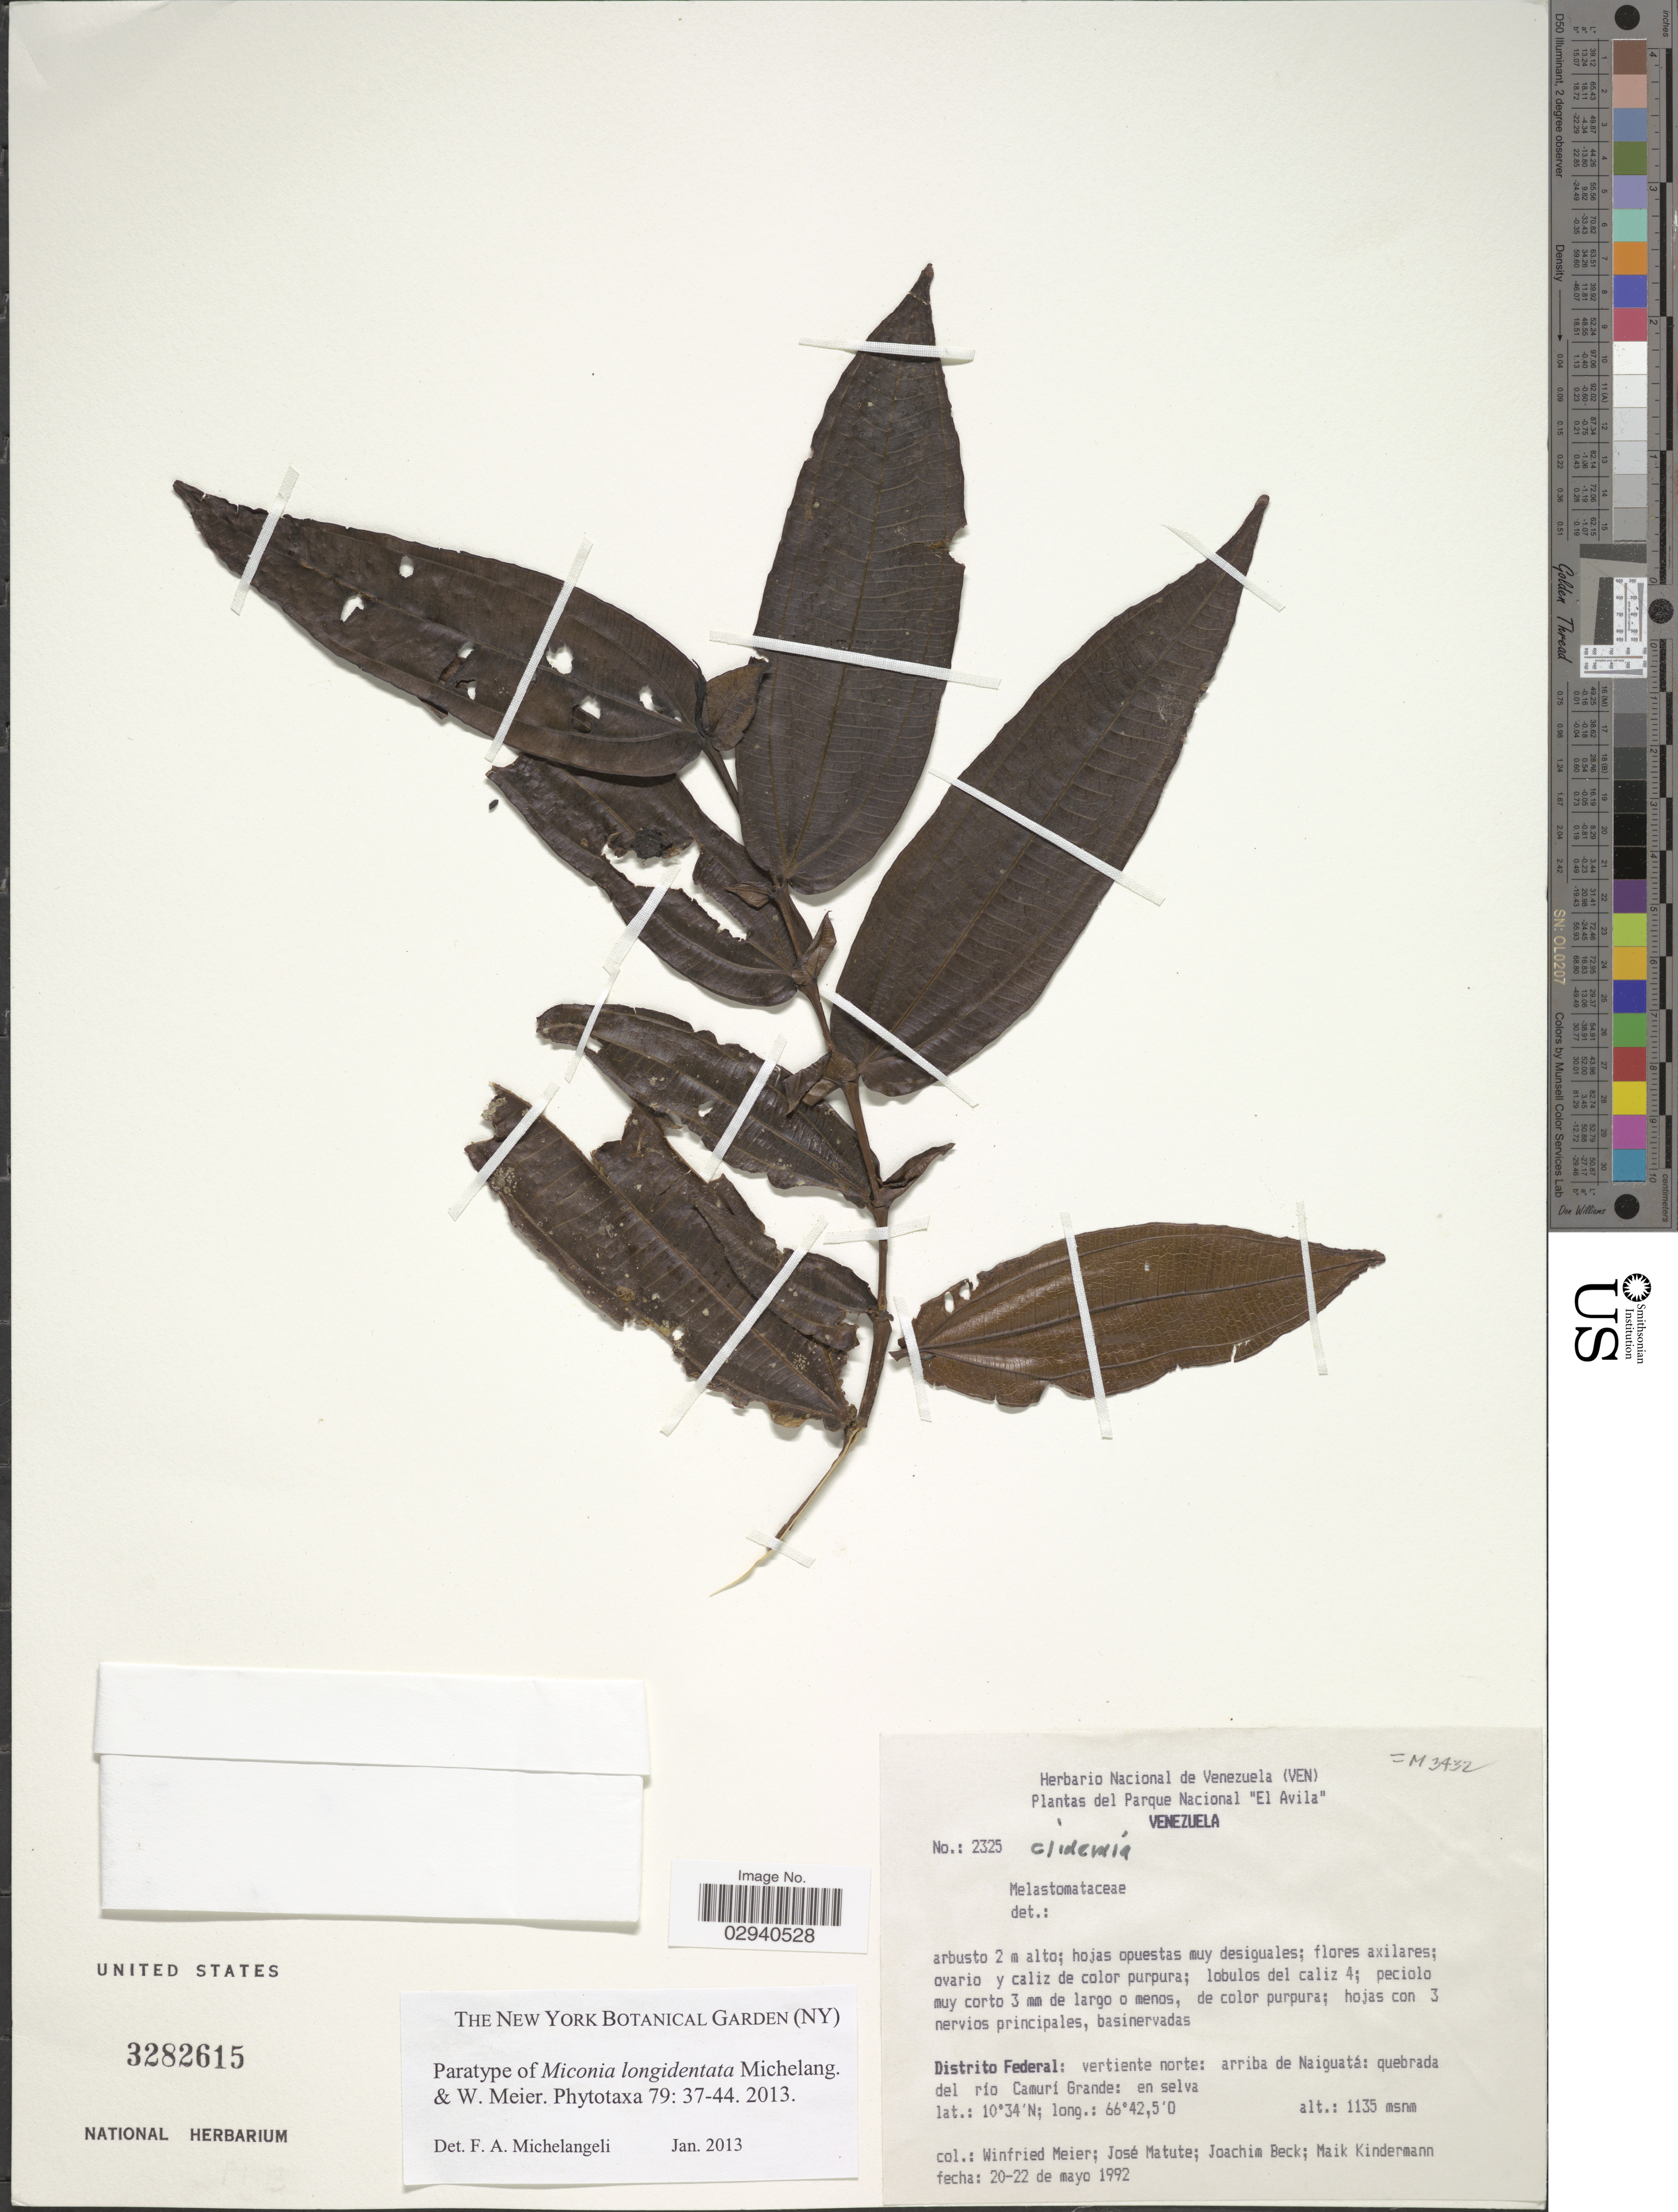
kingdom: Plantae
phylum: Tracheophyta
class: Magnoliopsida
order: Myrtales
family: Melastomataceae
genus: Miconia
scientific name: Miconia longidentata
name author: Michelang. & Meier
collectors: W. Meier, J. Matute, J. Beck & M. Kindermann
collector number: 2325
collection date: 1992-05-20/1992-05-22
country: Venezuela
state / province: Distrito Federal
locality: Distrito Federal: vertiente norte: arriba de Naiguatá: quebrada del río Camurí Grande: en selva.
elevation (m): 1135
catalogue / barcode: US 3282615